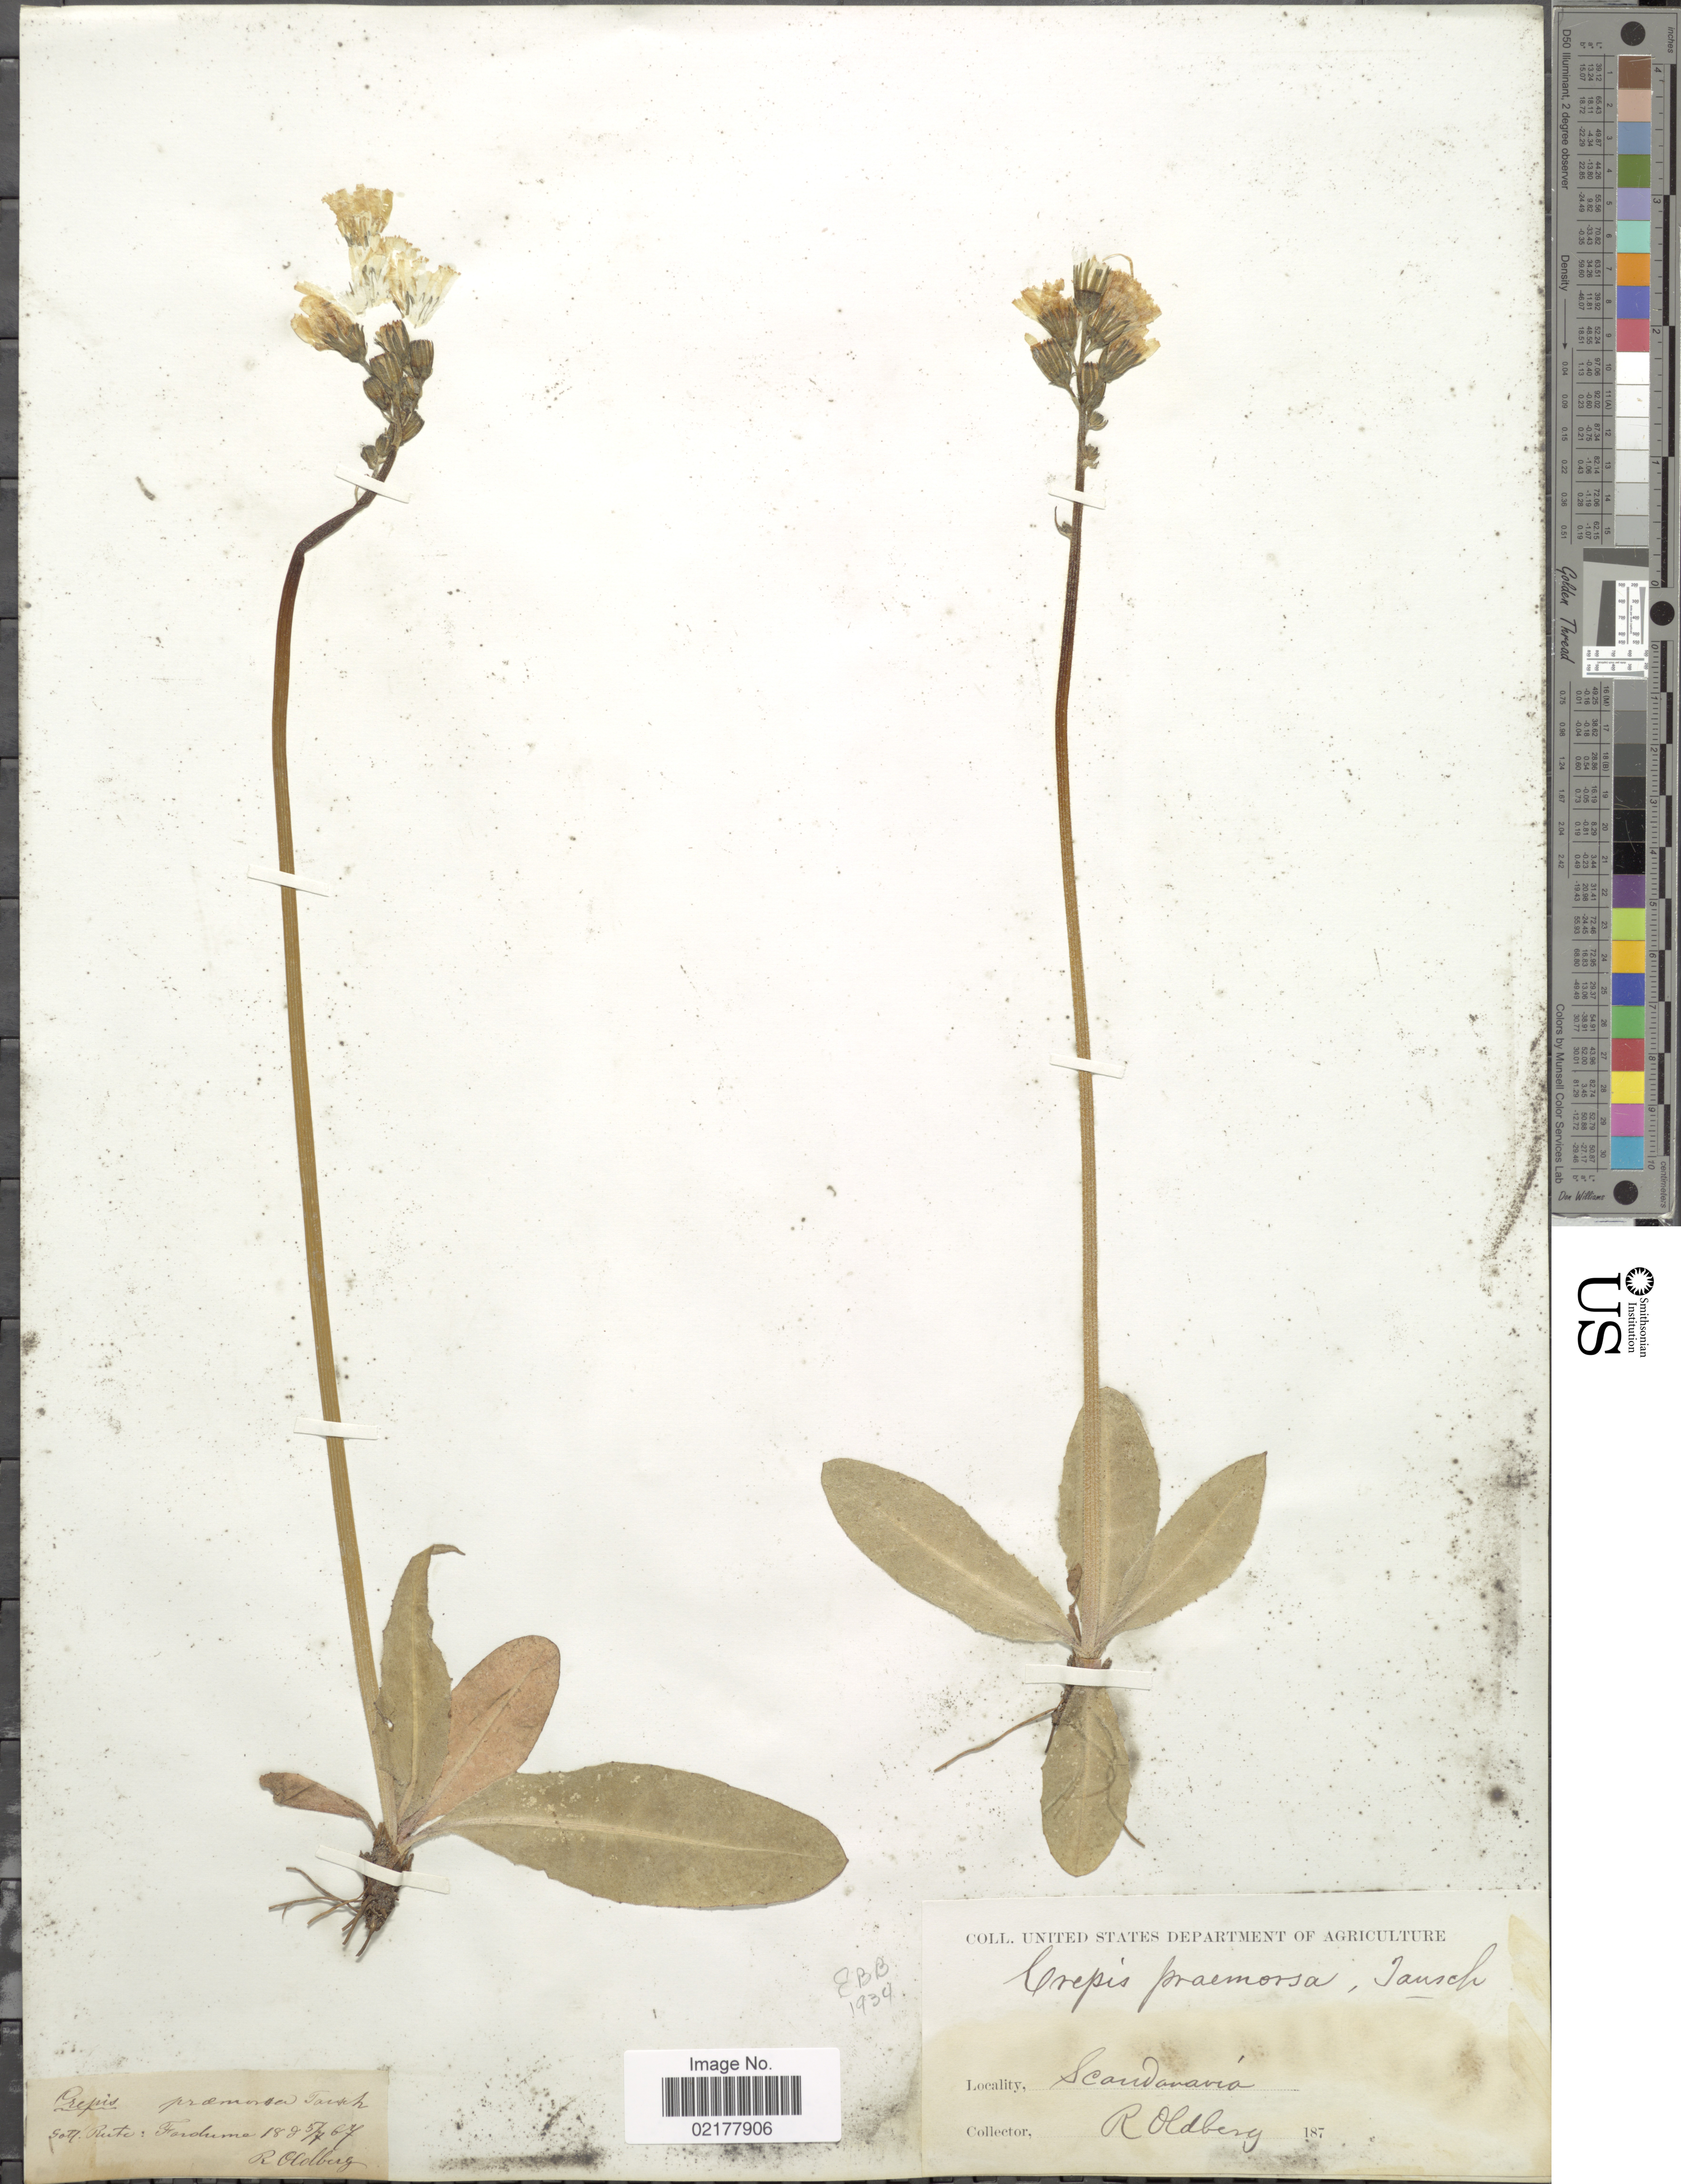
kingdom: Plantae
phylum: Tracheophyta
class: Magnoliopsida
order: Asterales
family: Asteraceae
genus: Crepis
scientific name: Crepis praemorsa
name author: (L.) Walther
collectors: R. Oldberg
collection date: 1867-07-05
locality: Sotl. Rute: Farduma [interpreted] Scandanavia